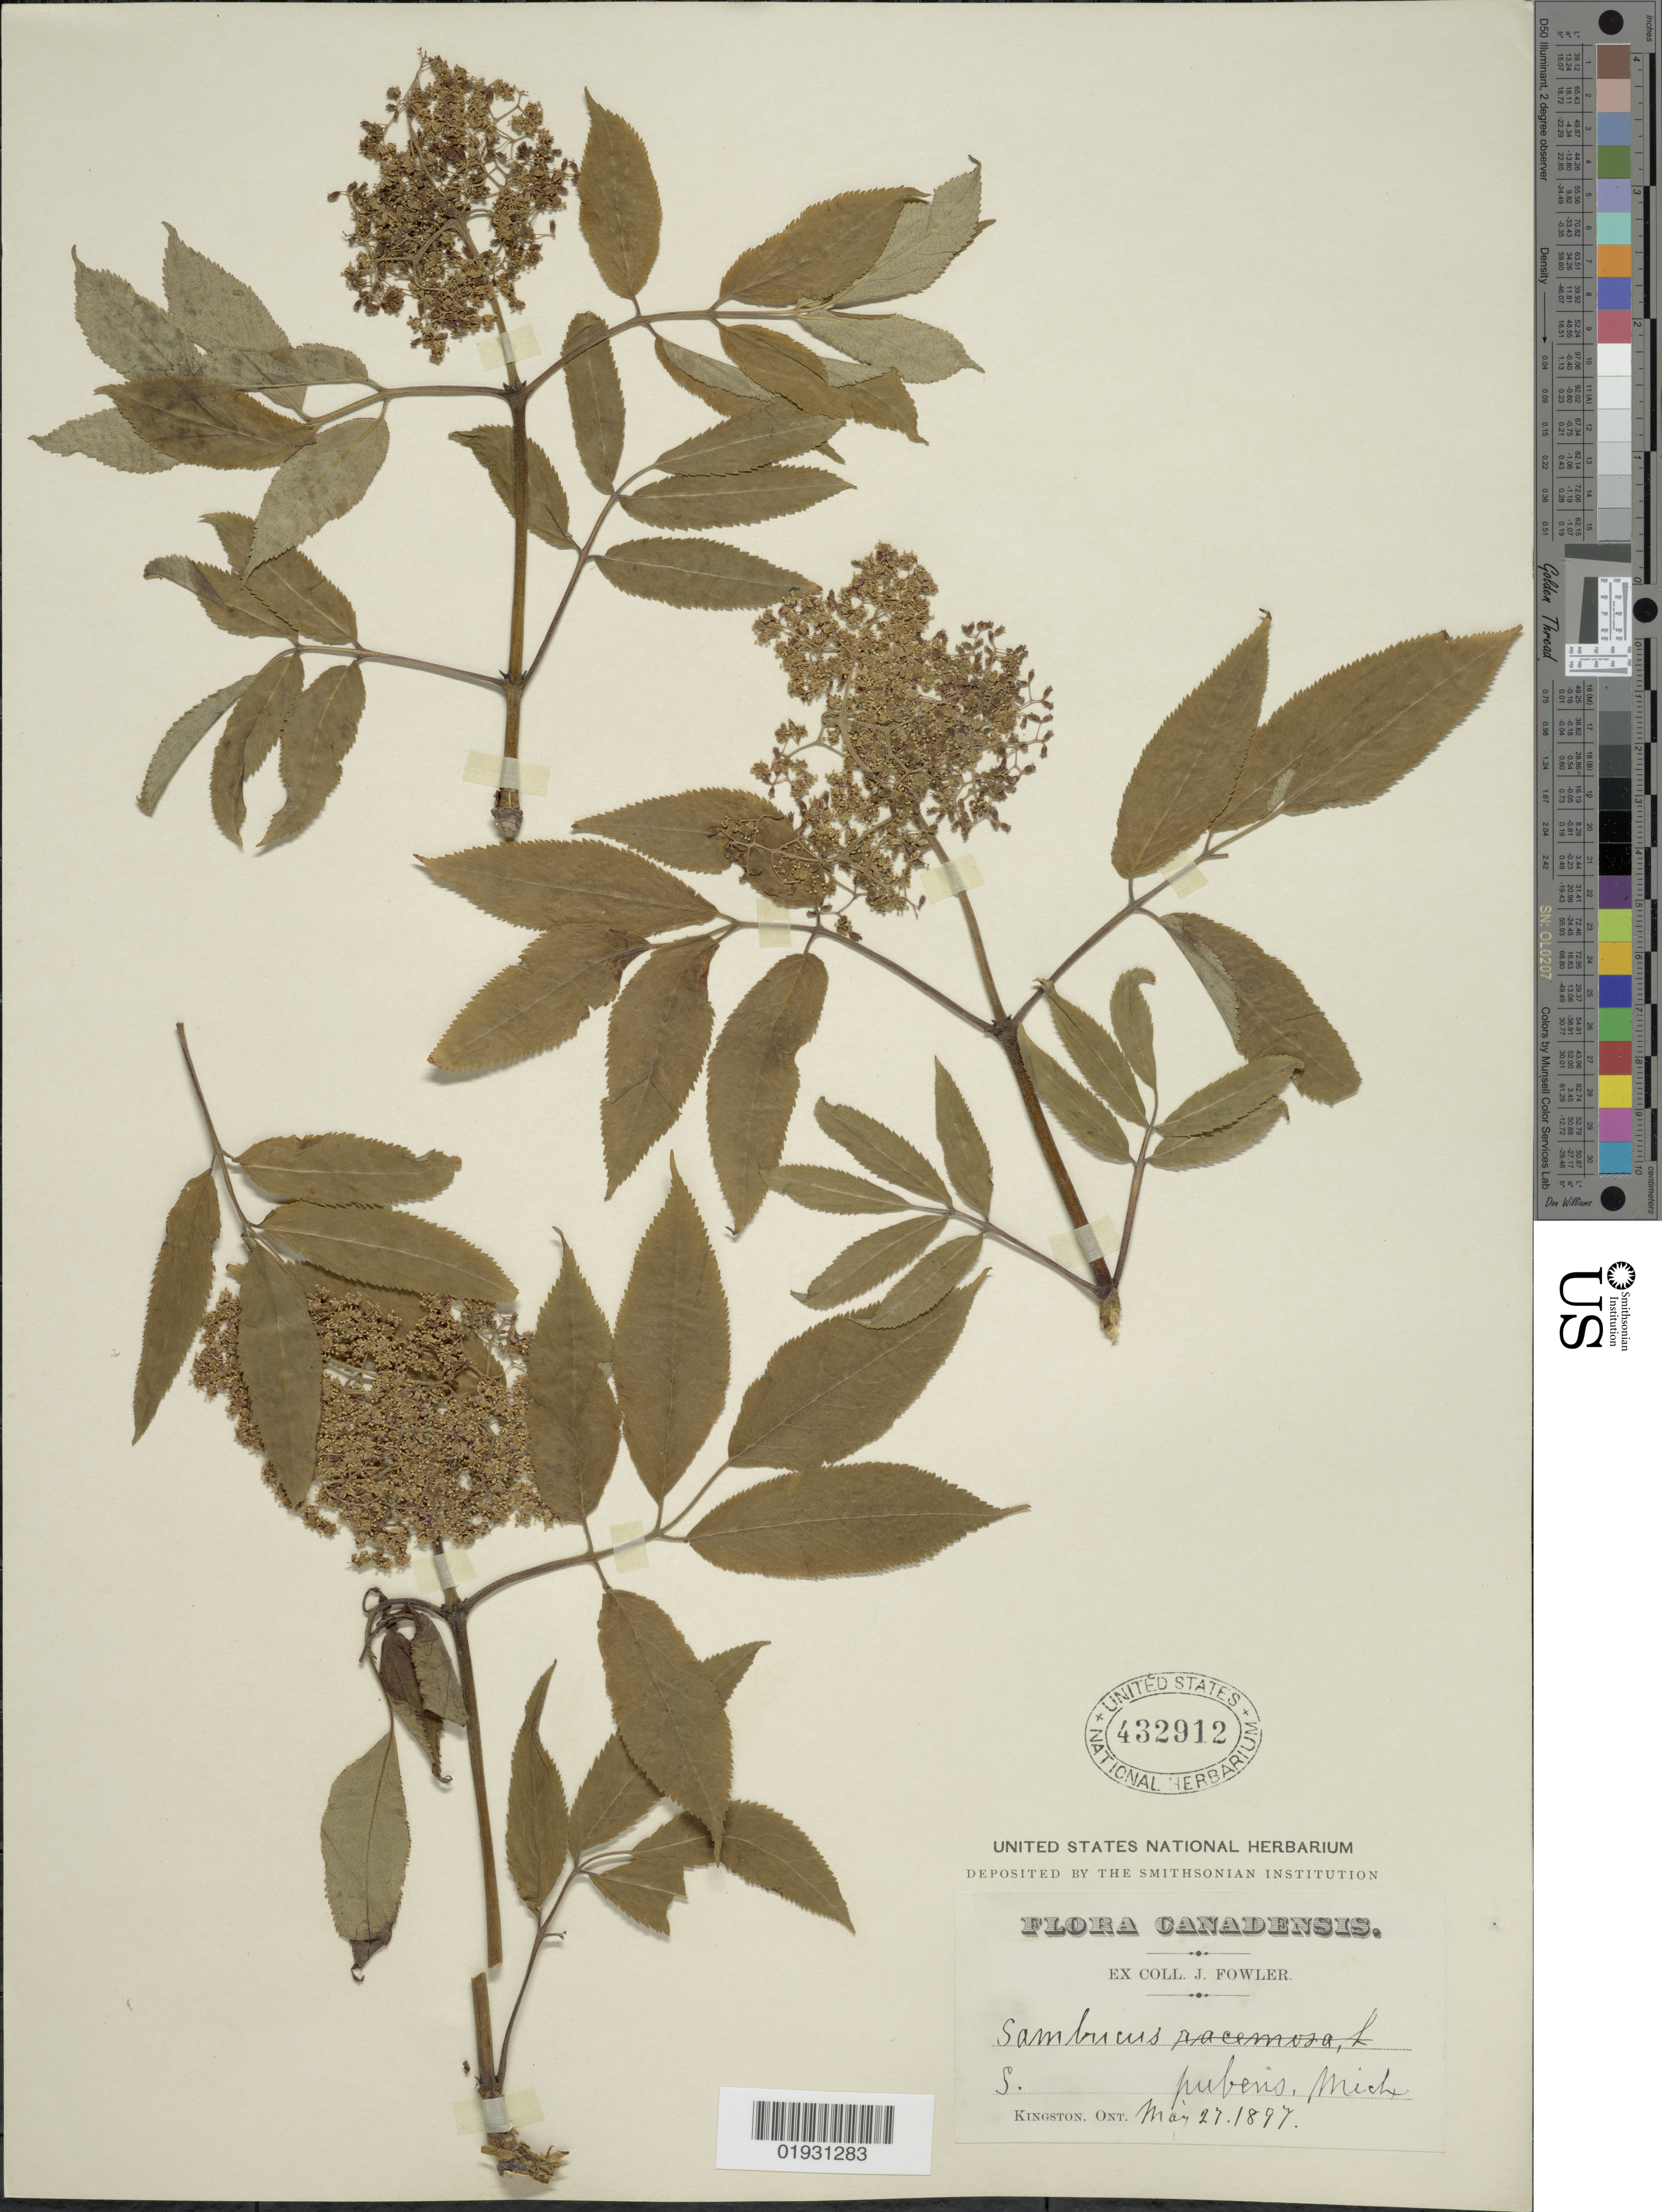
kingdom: Plantae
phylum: Tracheophyta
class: Magnoliopsida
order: Dipsacales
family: Viburnaceae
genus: Sambucus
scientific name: Sambucus racemosa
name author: L.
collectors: J. Fowler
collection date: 1897-05-27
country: Canada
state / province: Ontario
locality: Kingston, Ont.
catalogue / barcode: US 432912